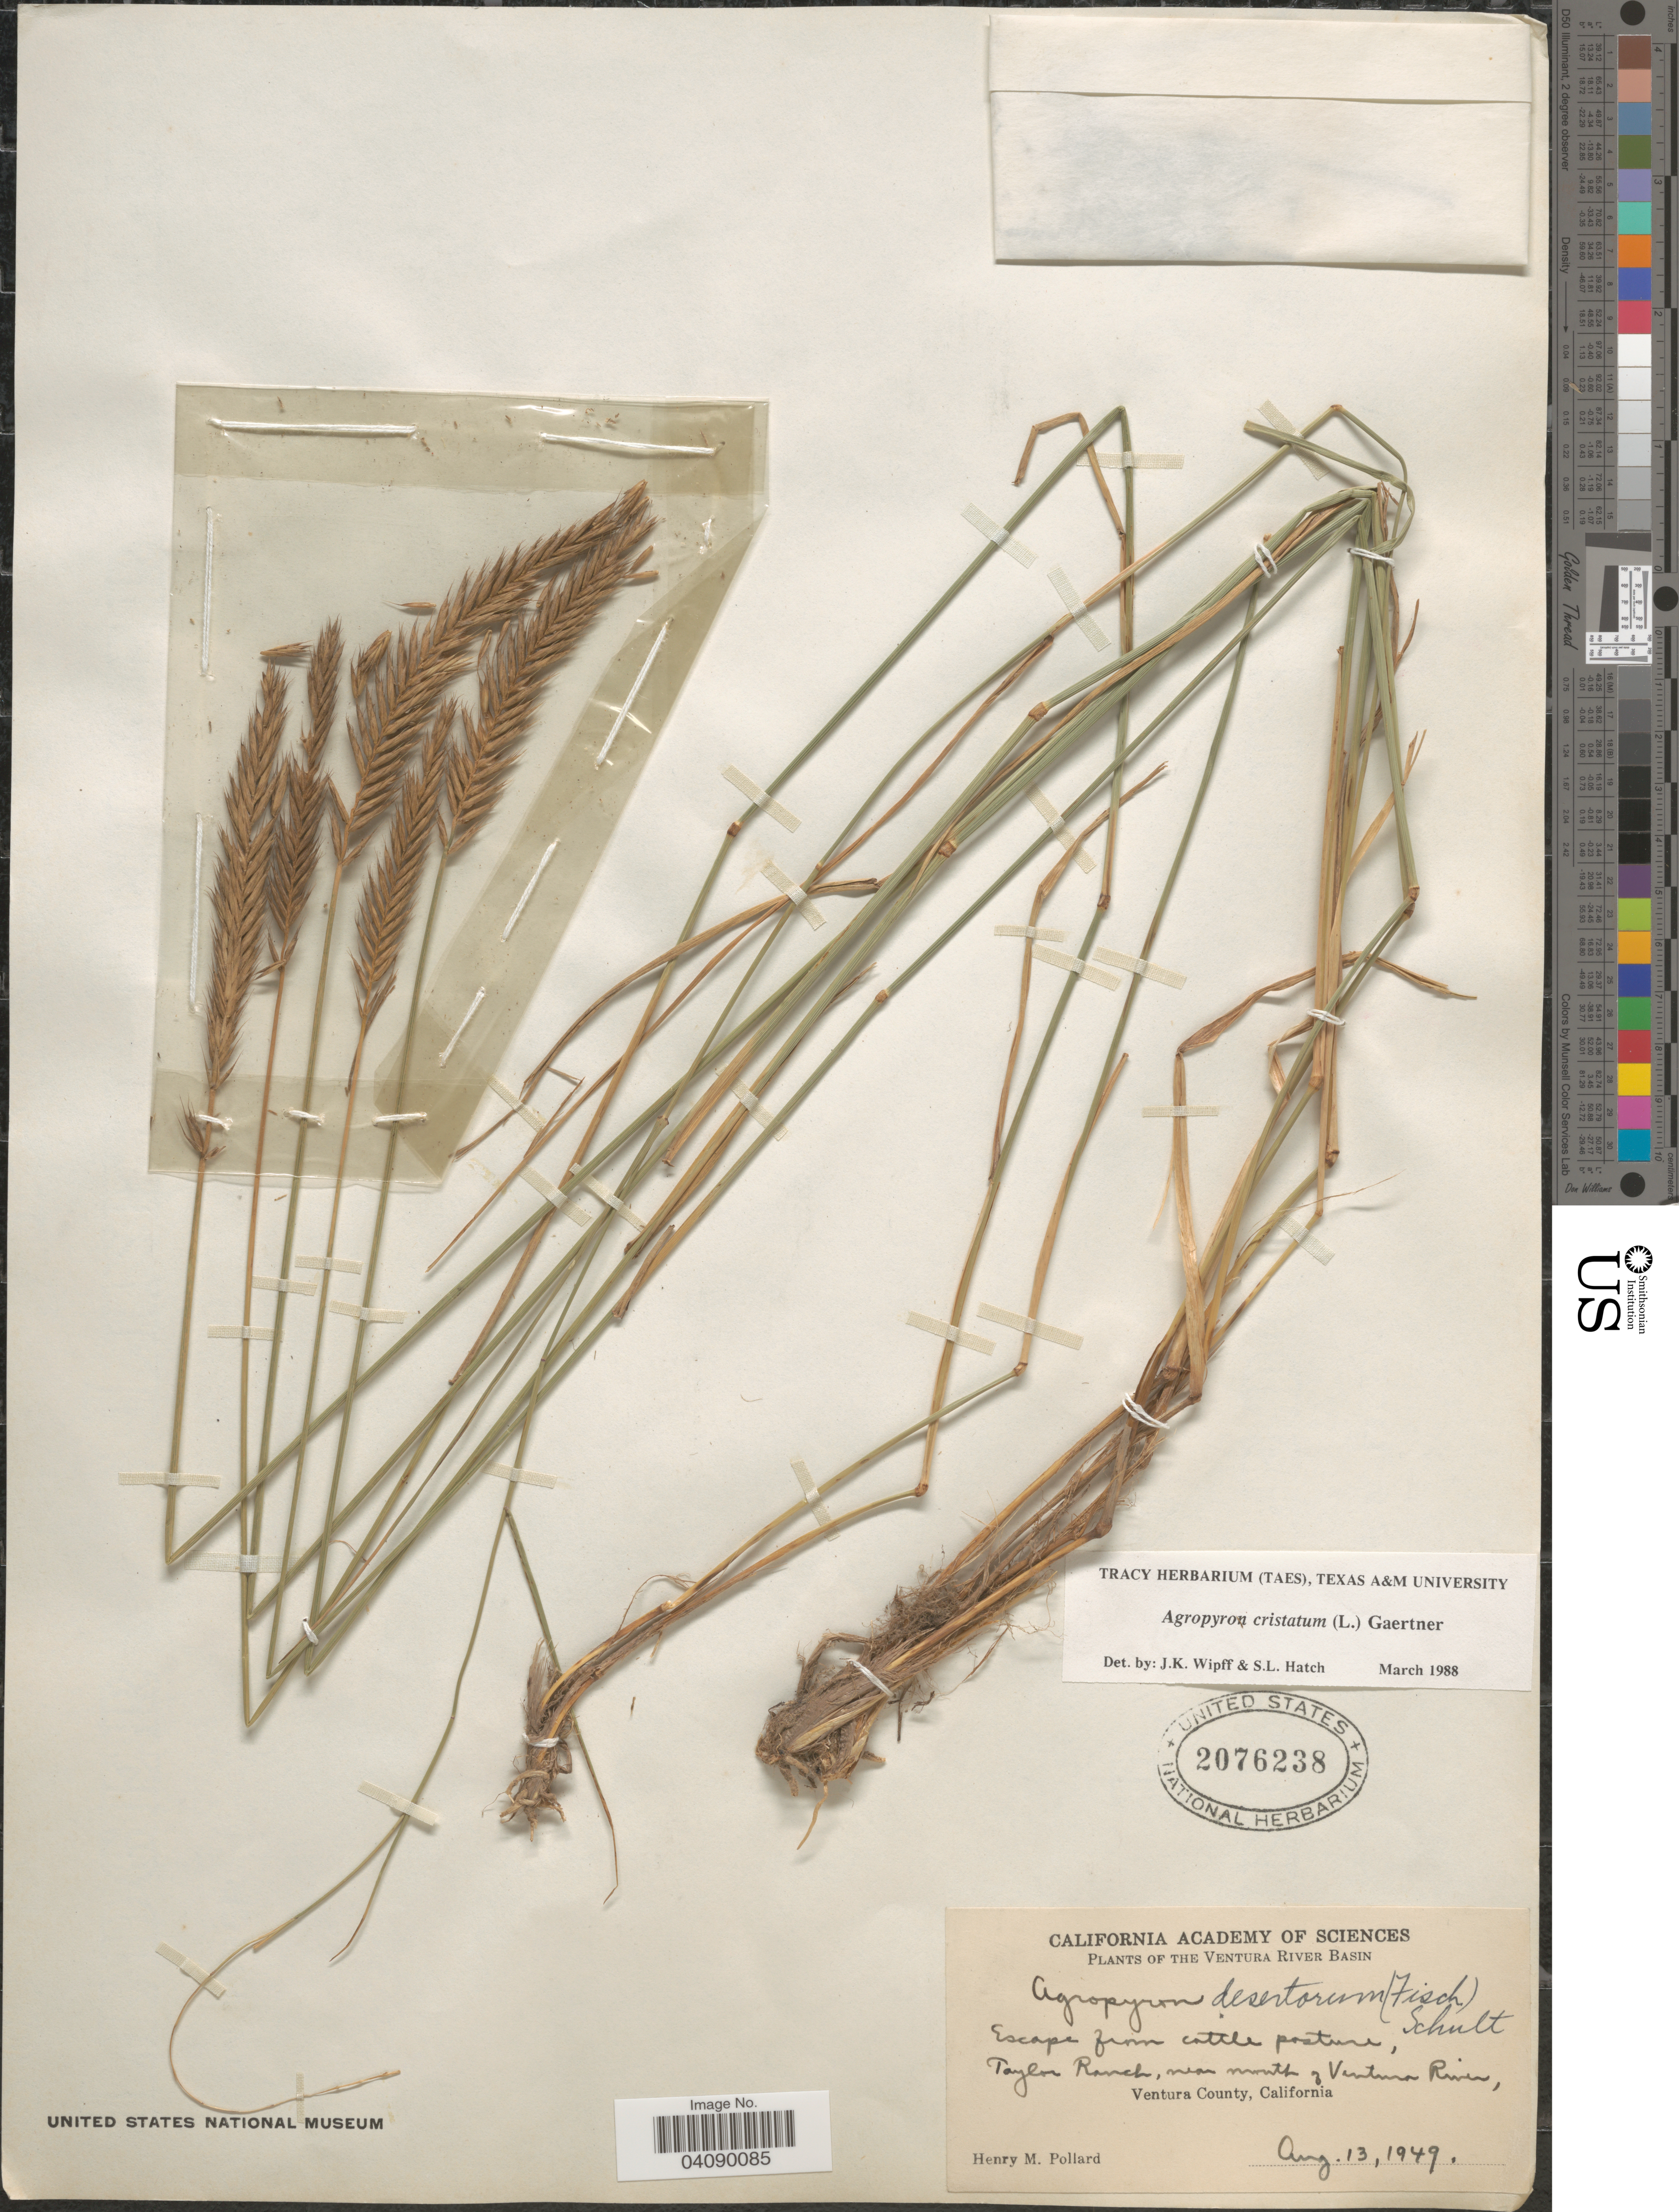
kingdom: Plantae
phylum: Tracheophyta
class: Liliopsida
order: Poales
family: Poaceae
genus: Agropyron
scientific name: Agropyron cristatum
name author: (L.) Gaertn.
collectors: H. M. Pollard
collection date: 1949-08-13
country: United States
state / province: California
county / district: Ventura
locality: The Ventura River Basin. Escape from cattle pasture, Taylor Ranch, near mouth of Ventura River, Ventura County.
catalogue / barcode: US 2076238